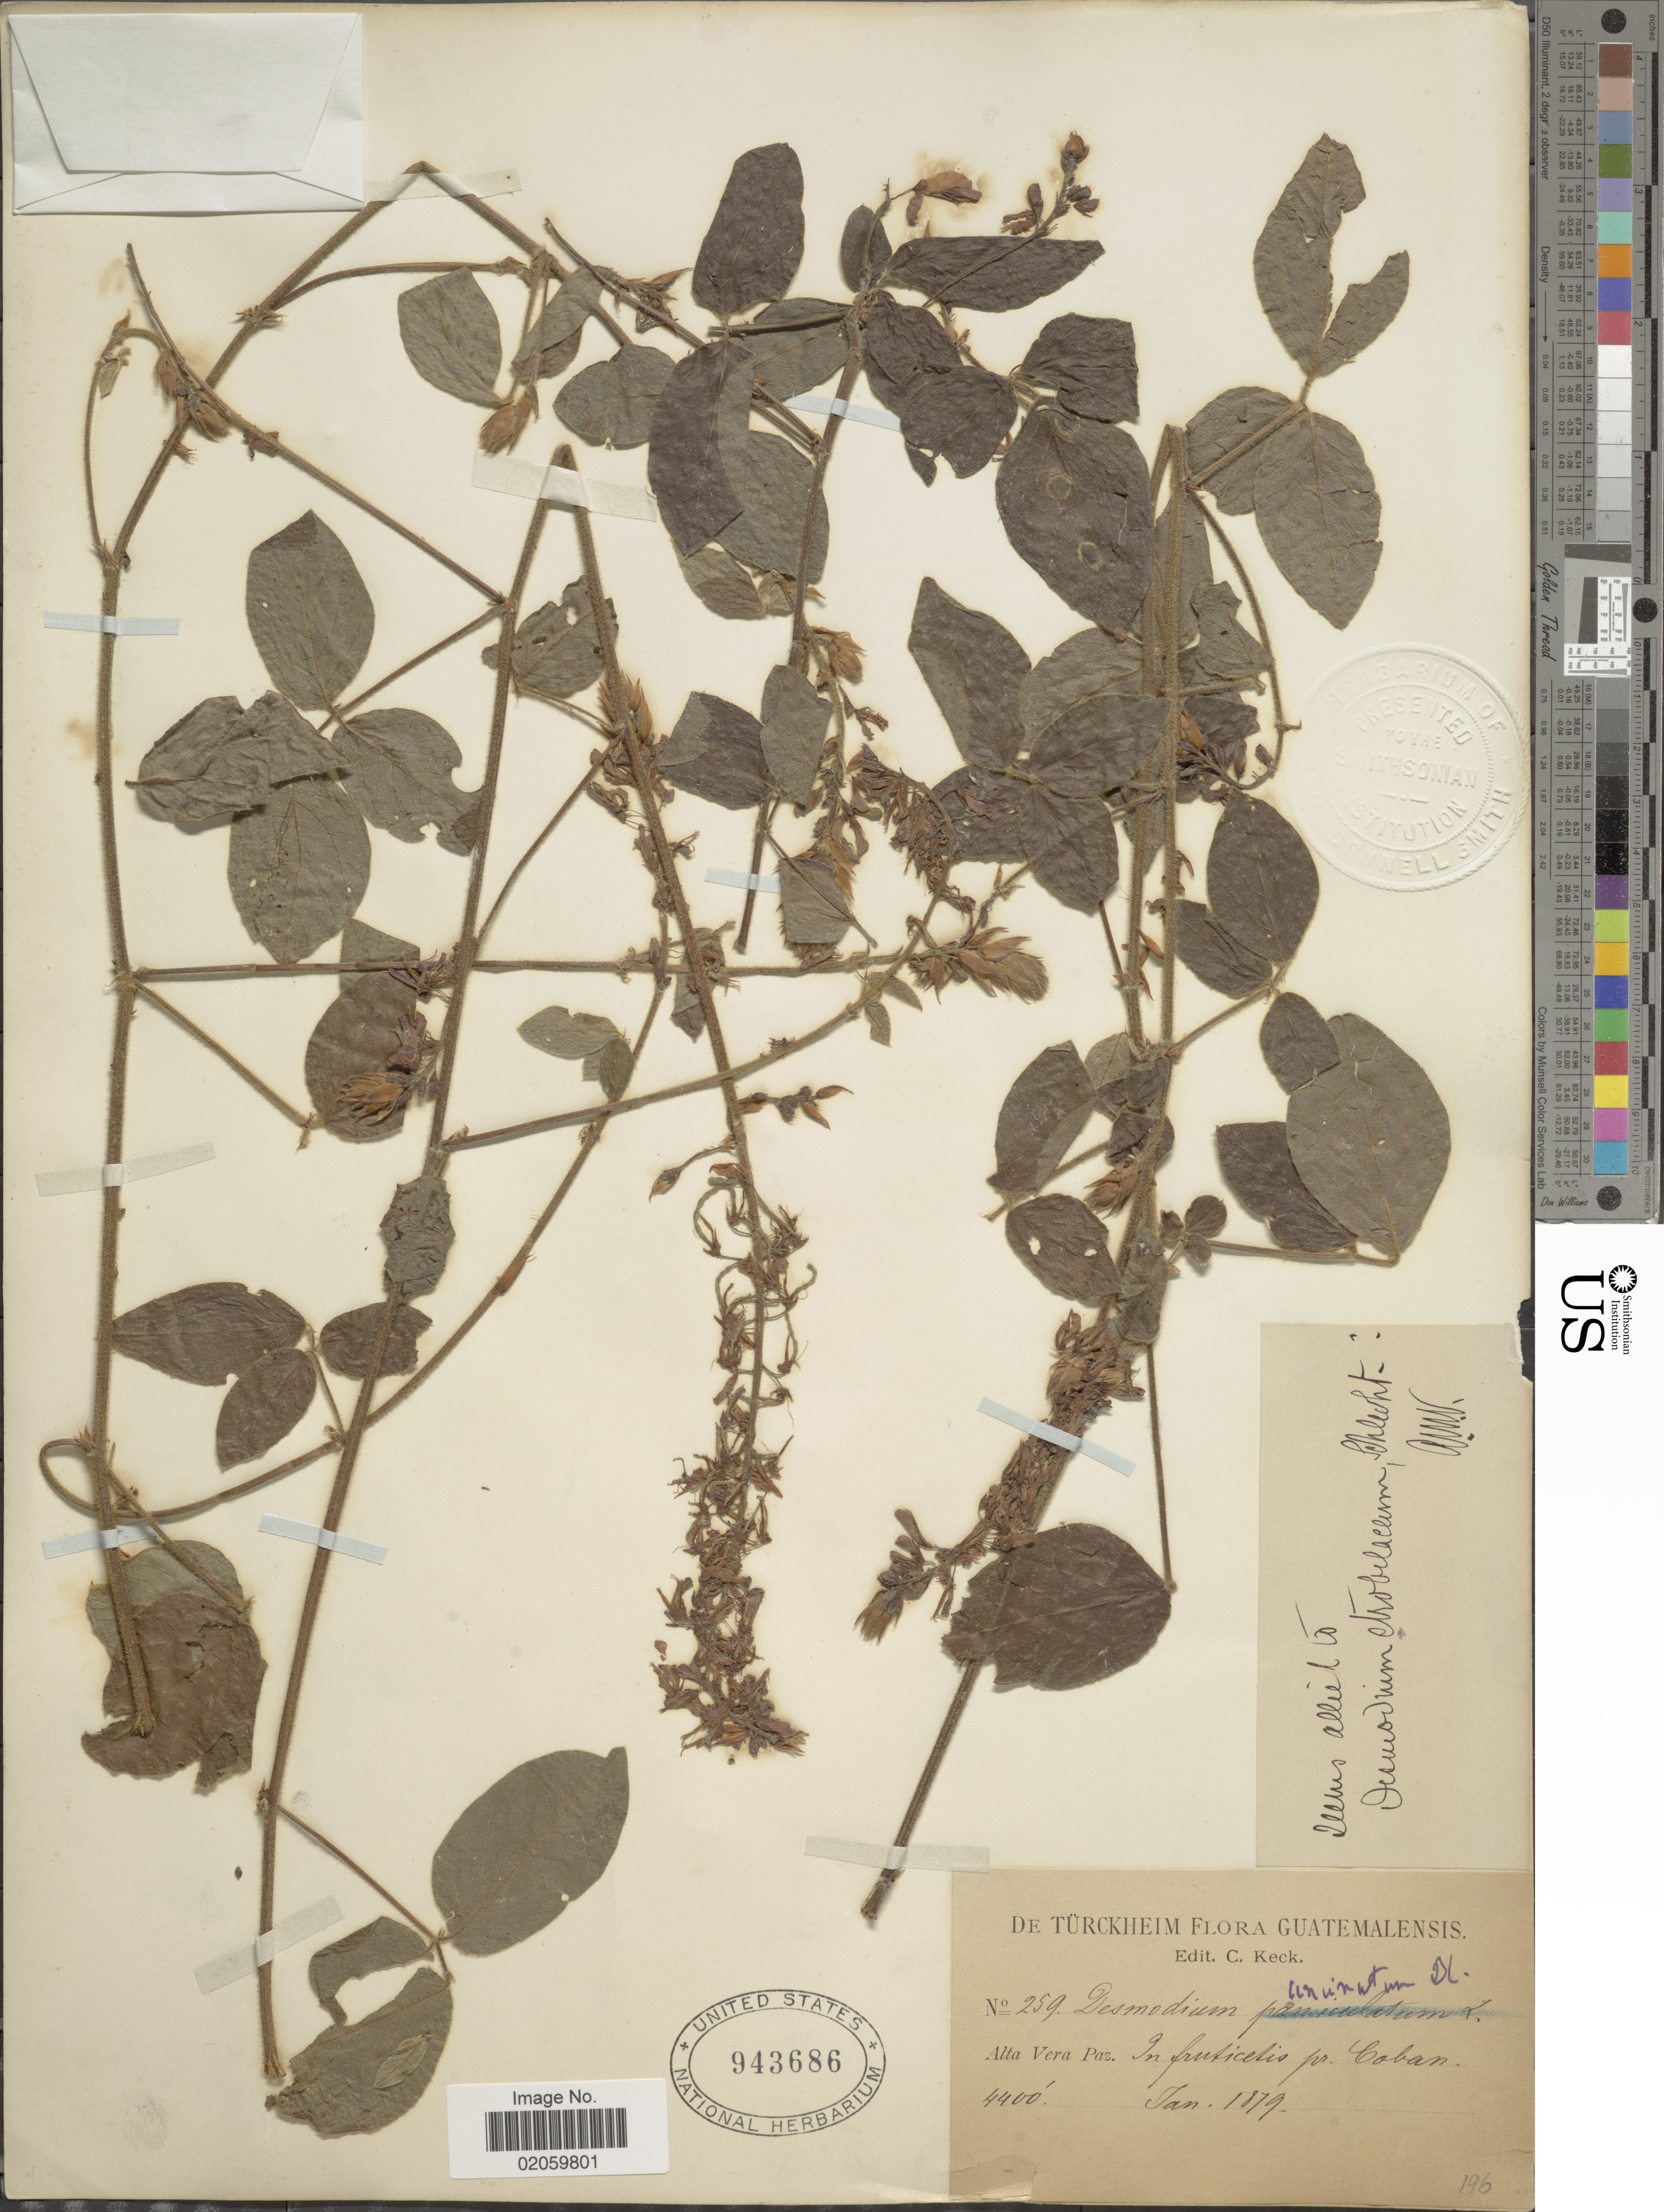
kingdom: Plantae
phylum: Tracheophyta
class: Magnoliopsida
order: Fabales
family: Fabaceae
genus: Desmodium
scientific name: Desmodium intortum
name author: (Mill.) Urb.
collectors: C. Keck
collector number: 259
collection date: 1879-01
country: Guatemala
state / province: Alta Verapaz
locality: Pr. Coban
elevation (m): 1341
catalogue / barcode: US 943686